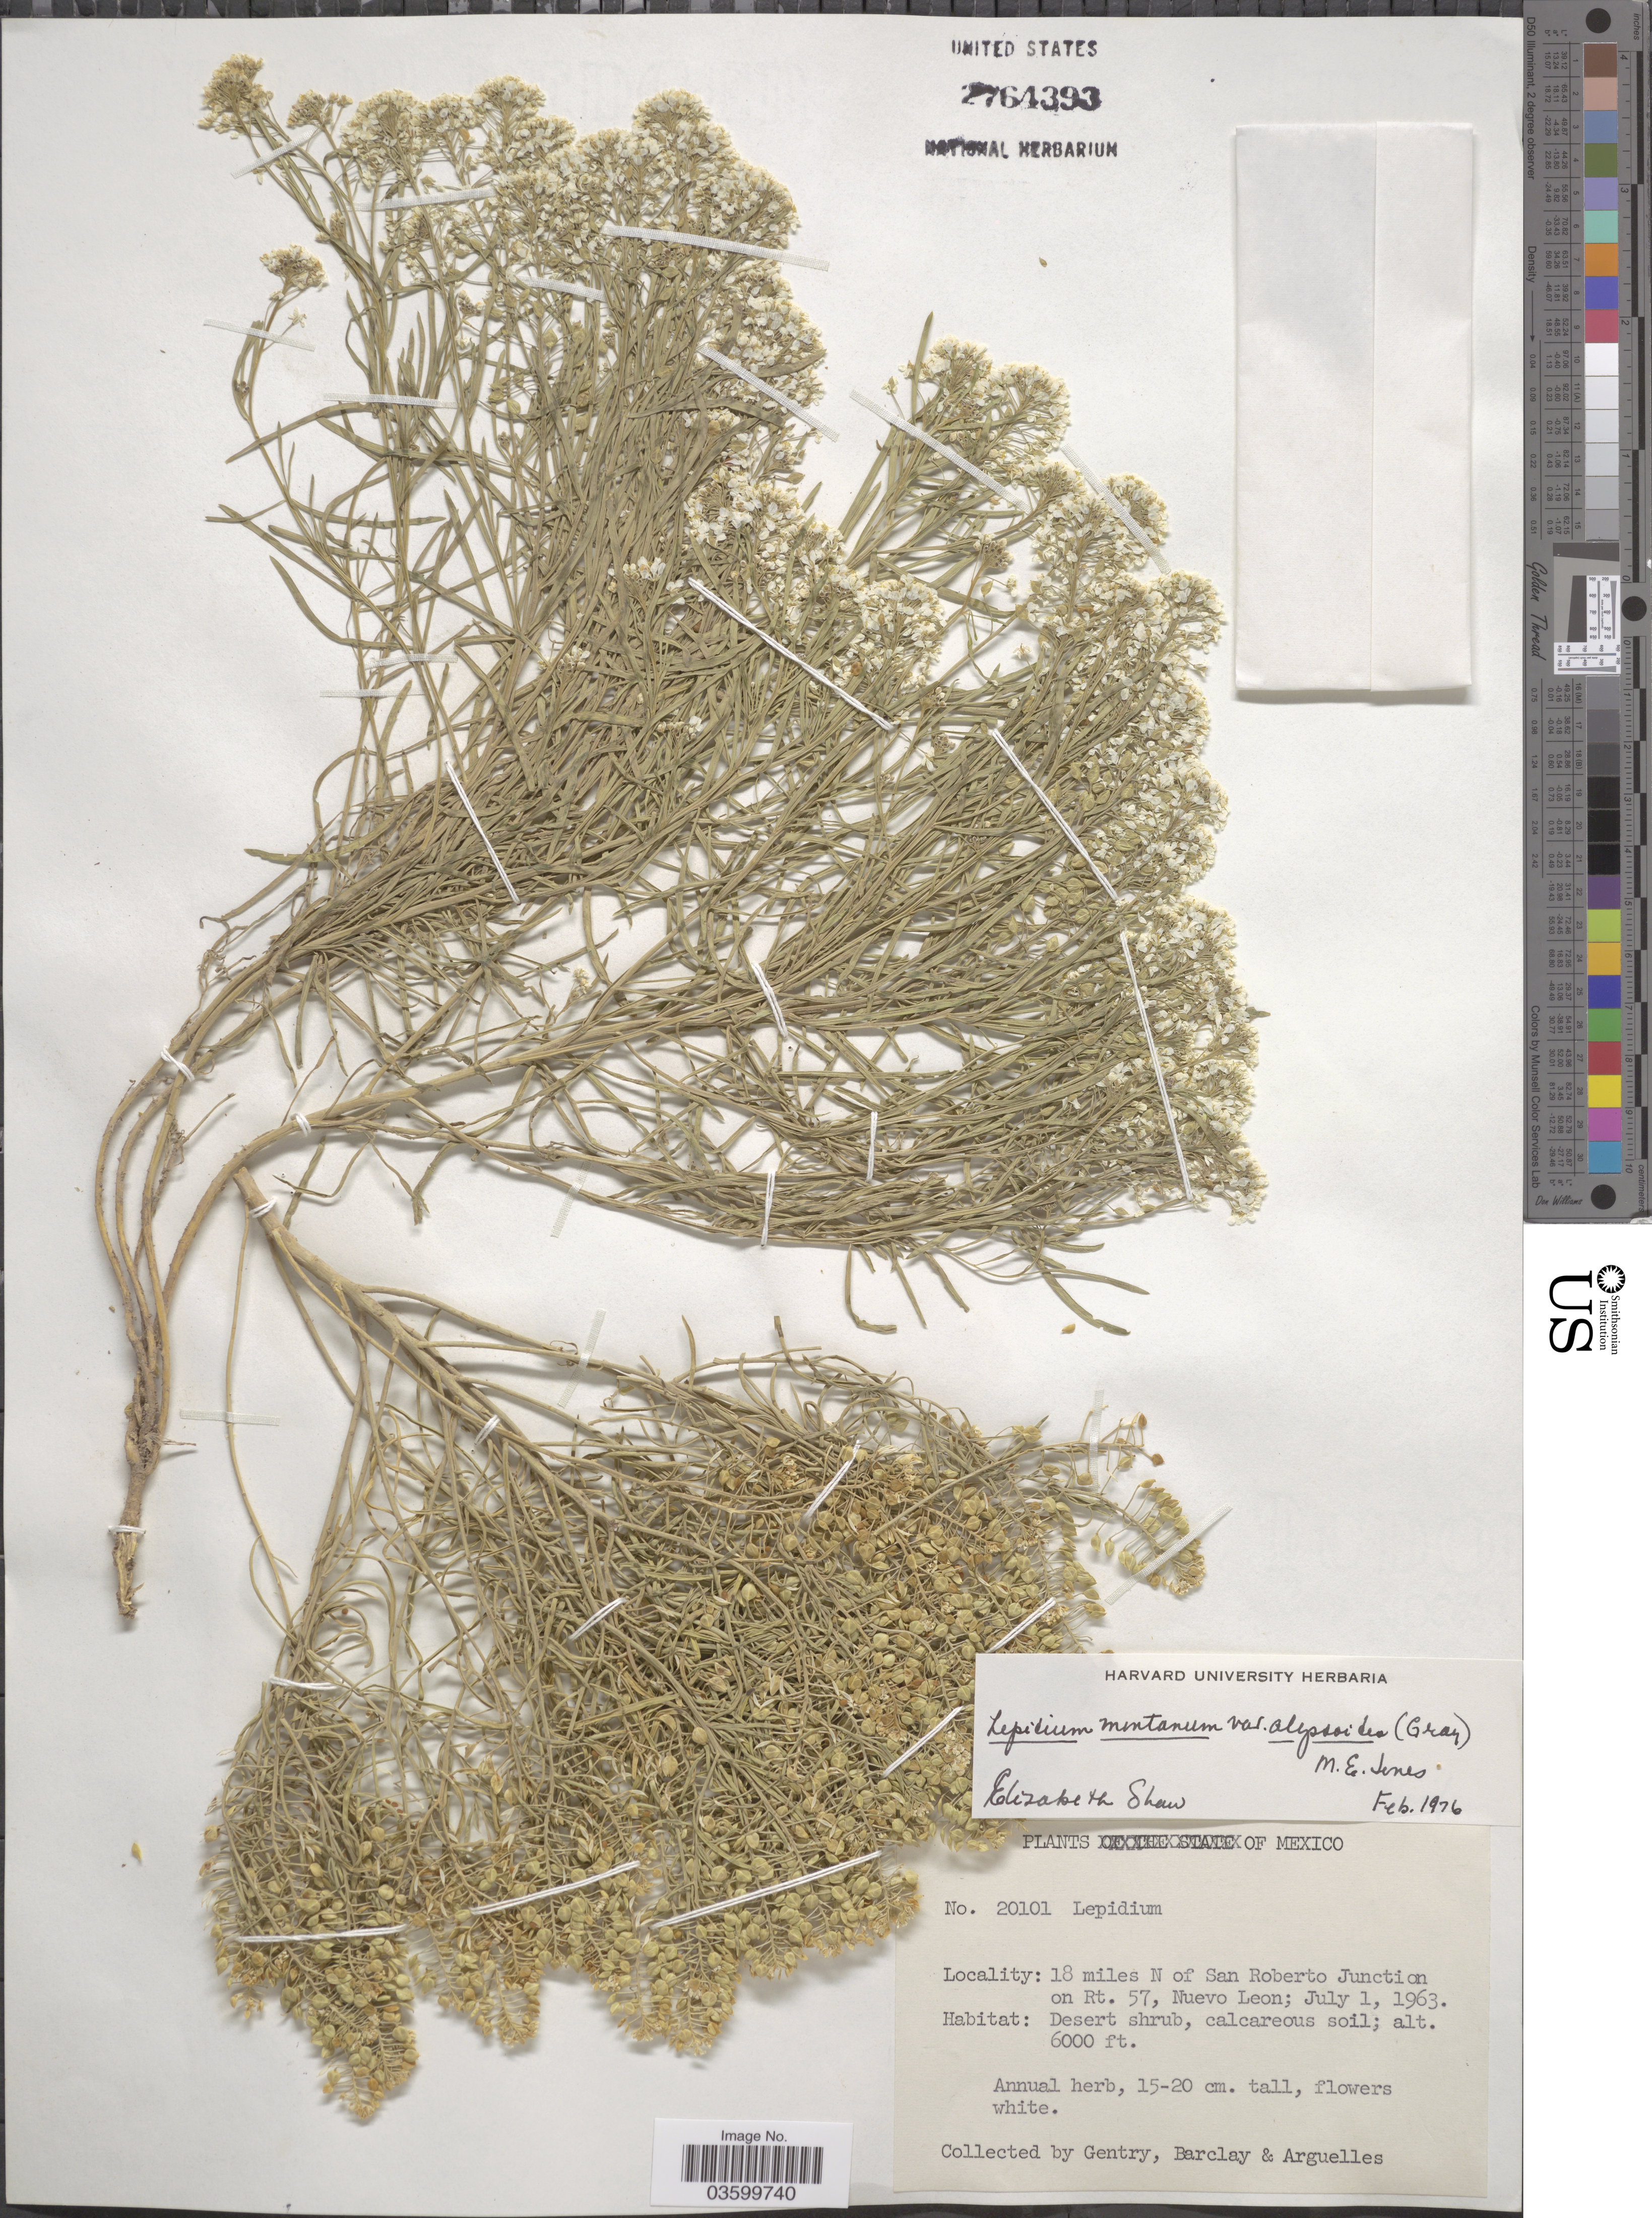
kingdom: Plantae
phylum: Tracheophyta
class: Magnoliopsida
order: Brassicales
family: Brassicaceae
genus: Lepidium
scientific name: Lepidium montanum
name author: Nutt.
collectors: Gentry, --, -- Barclay & Arguelles, --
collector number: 20101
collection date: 1963-07-01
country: Mexico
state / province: Nuevo León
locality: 18 miles N of San Roberto Junction on Rt. 57.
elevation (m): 1829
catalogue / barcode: US 2764393